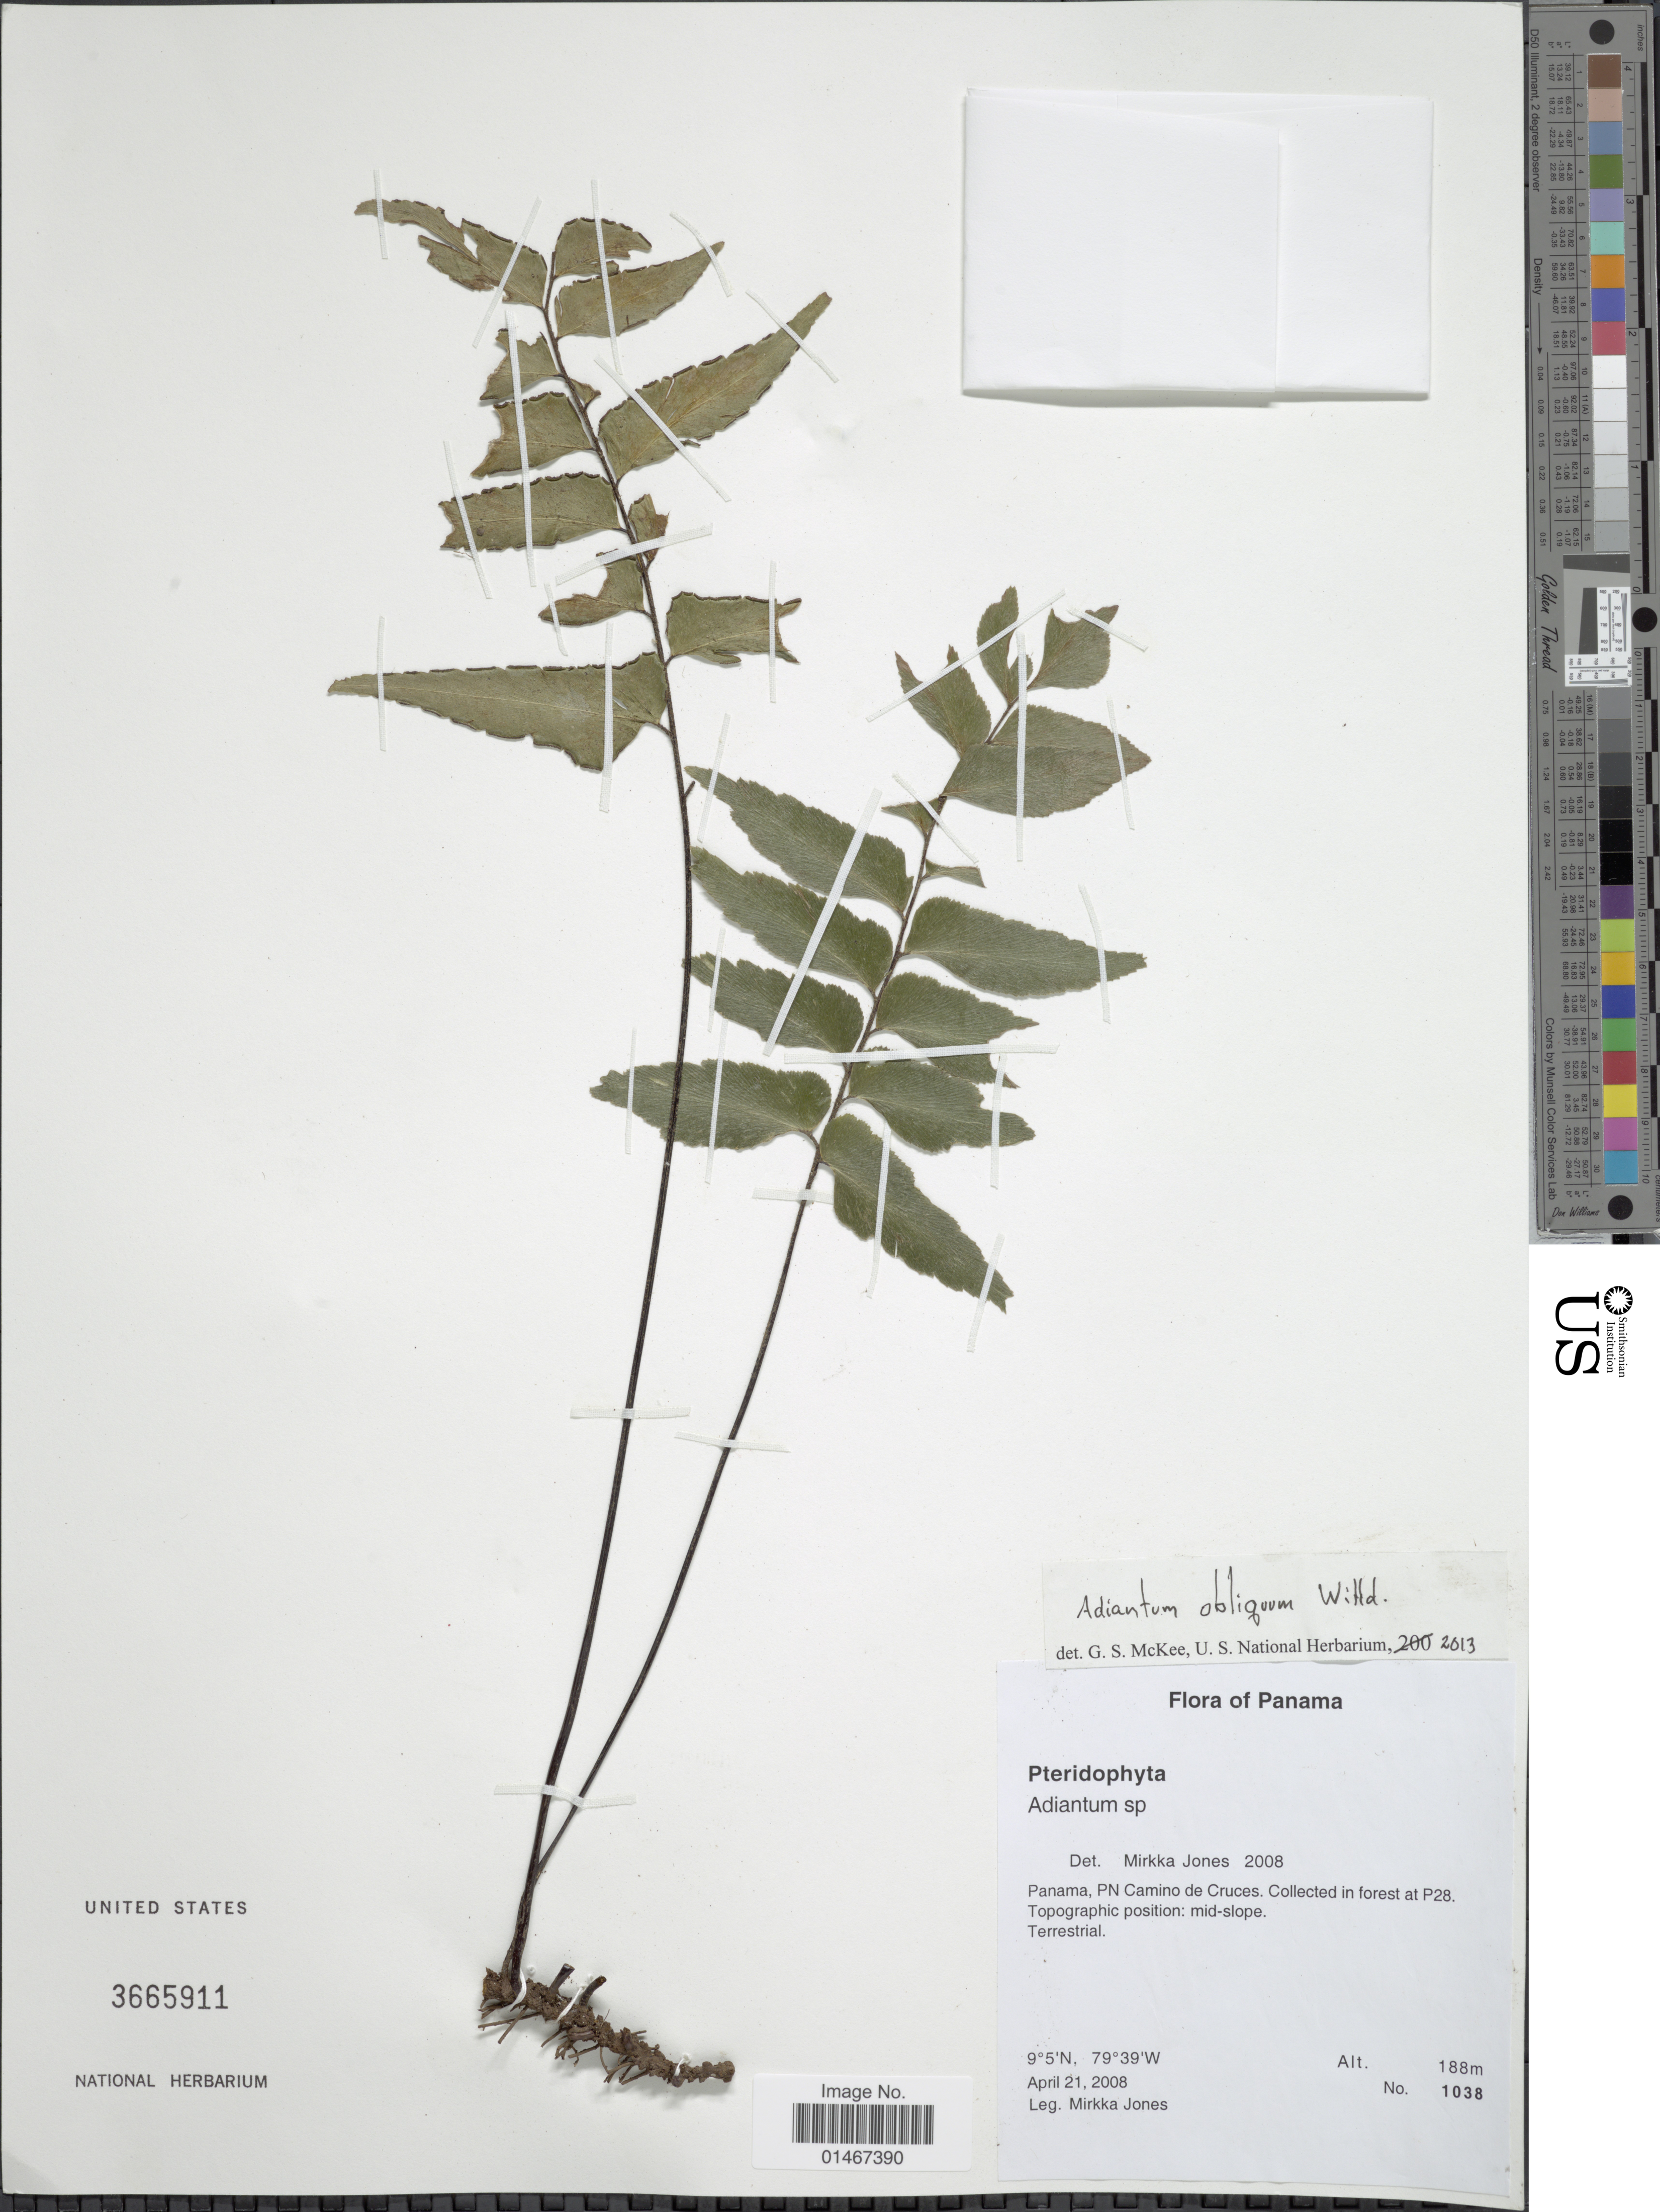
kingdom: Plantae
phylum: Tracheophyta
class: Polypodiopsida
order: Polypodiales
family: Pteridaceae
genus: Adiantum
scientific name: Adiantum obliquum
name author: Willd.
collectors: M. Jones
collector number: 1038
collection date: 2008-04-21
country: Panama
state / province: Panamá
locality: PN Camino de Cruces. In forest at P28.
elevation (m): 188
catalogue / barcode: US 3665911